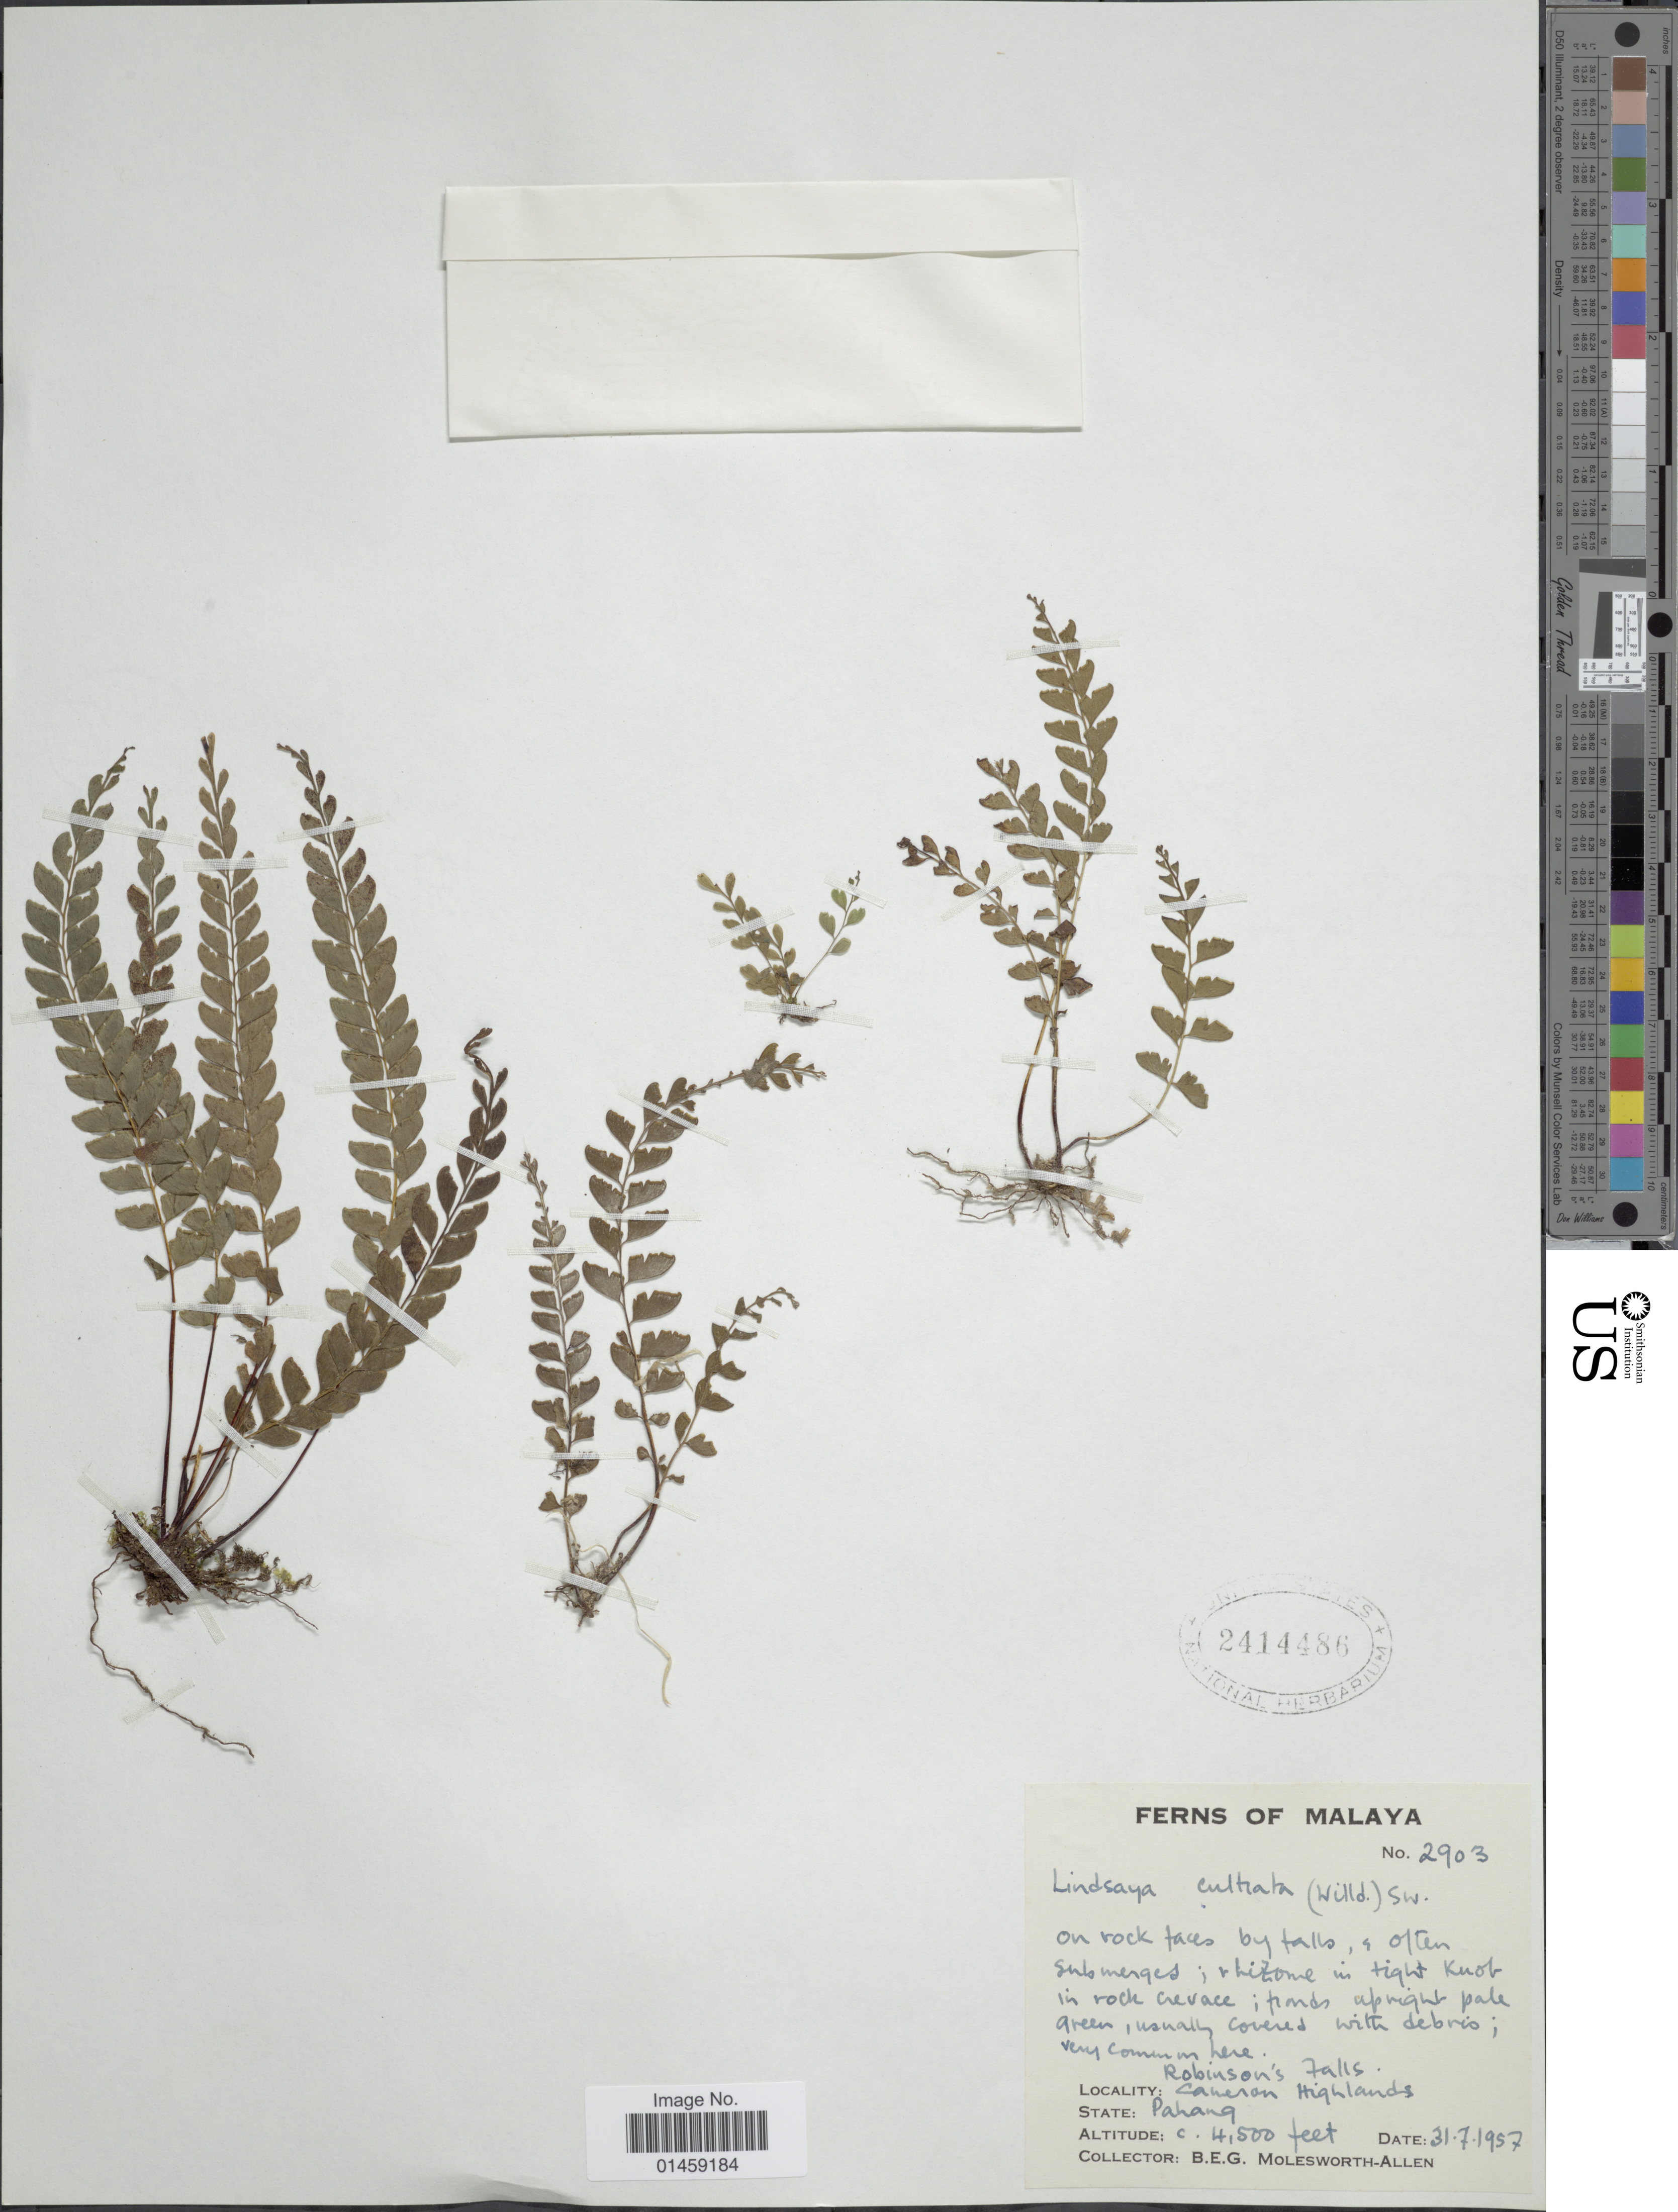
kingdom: Plantae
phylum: Tracheophyta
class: Polypodiopsida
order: Polypodiales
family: Lindsaeaceae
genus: Lindsaea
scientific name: Lindsaea odorata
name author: Roxb.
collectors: B. E. G. Molesworth-Allen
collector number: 2903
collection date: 1957-07-31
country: Malaysia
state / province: Pahang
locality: Robinson's Falls. Cameron Highlands. State: Pahang.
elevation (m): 1372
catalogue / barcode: US 2414486